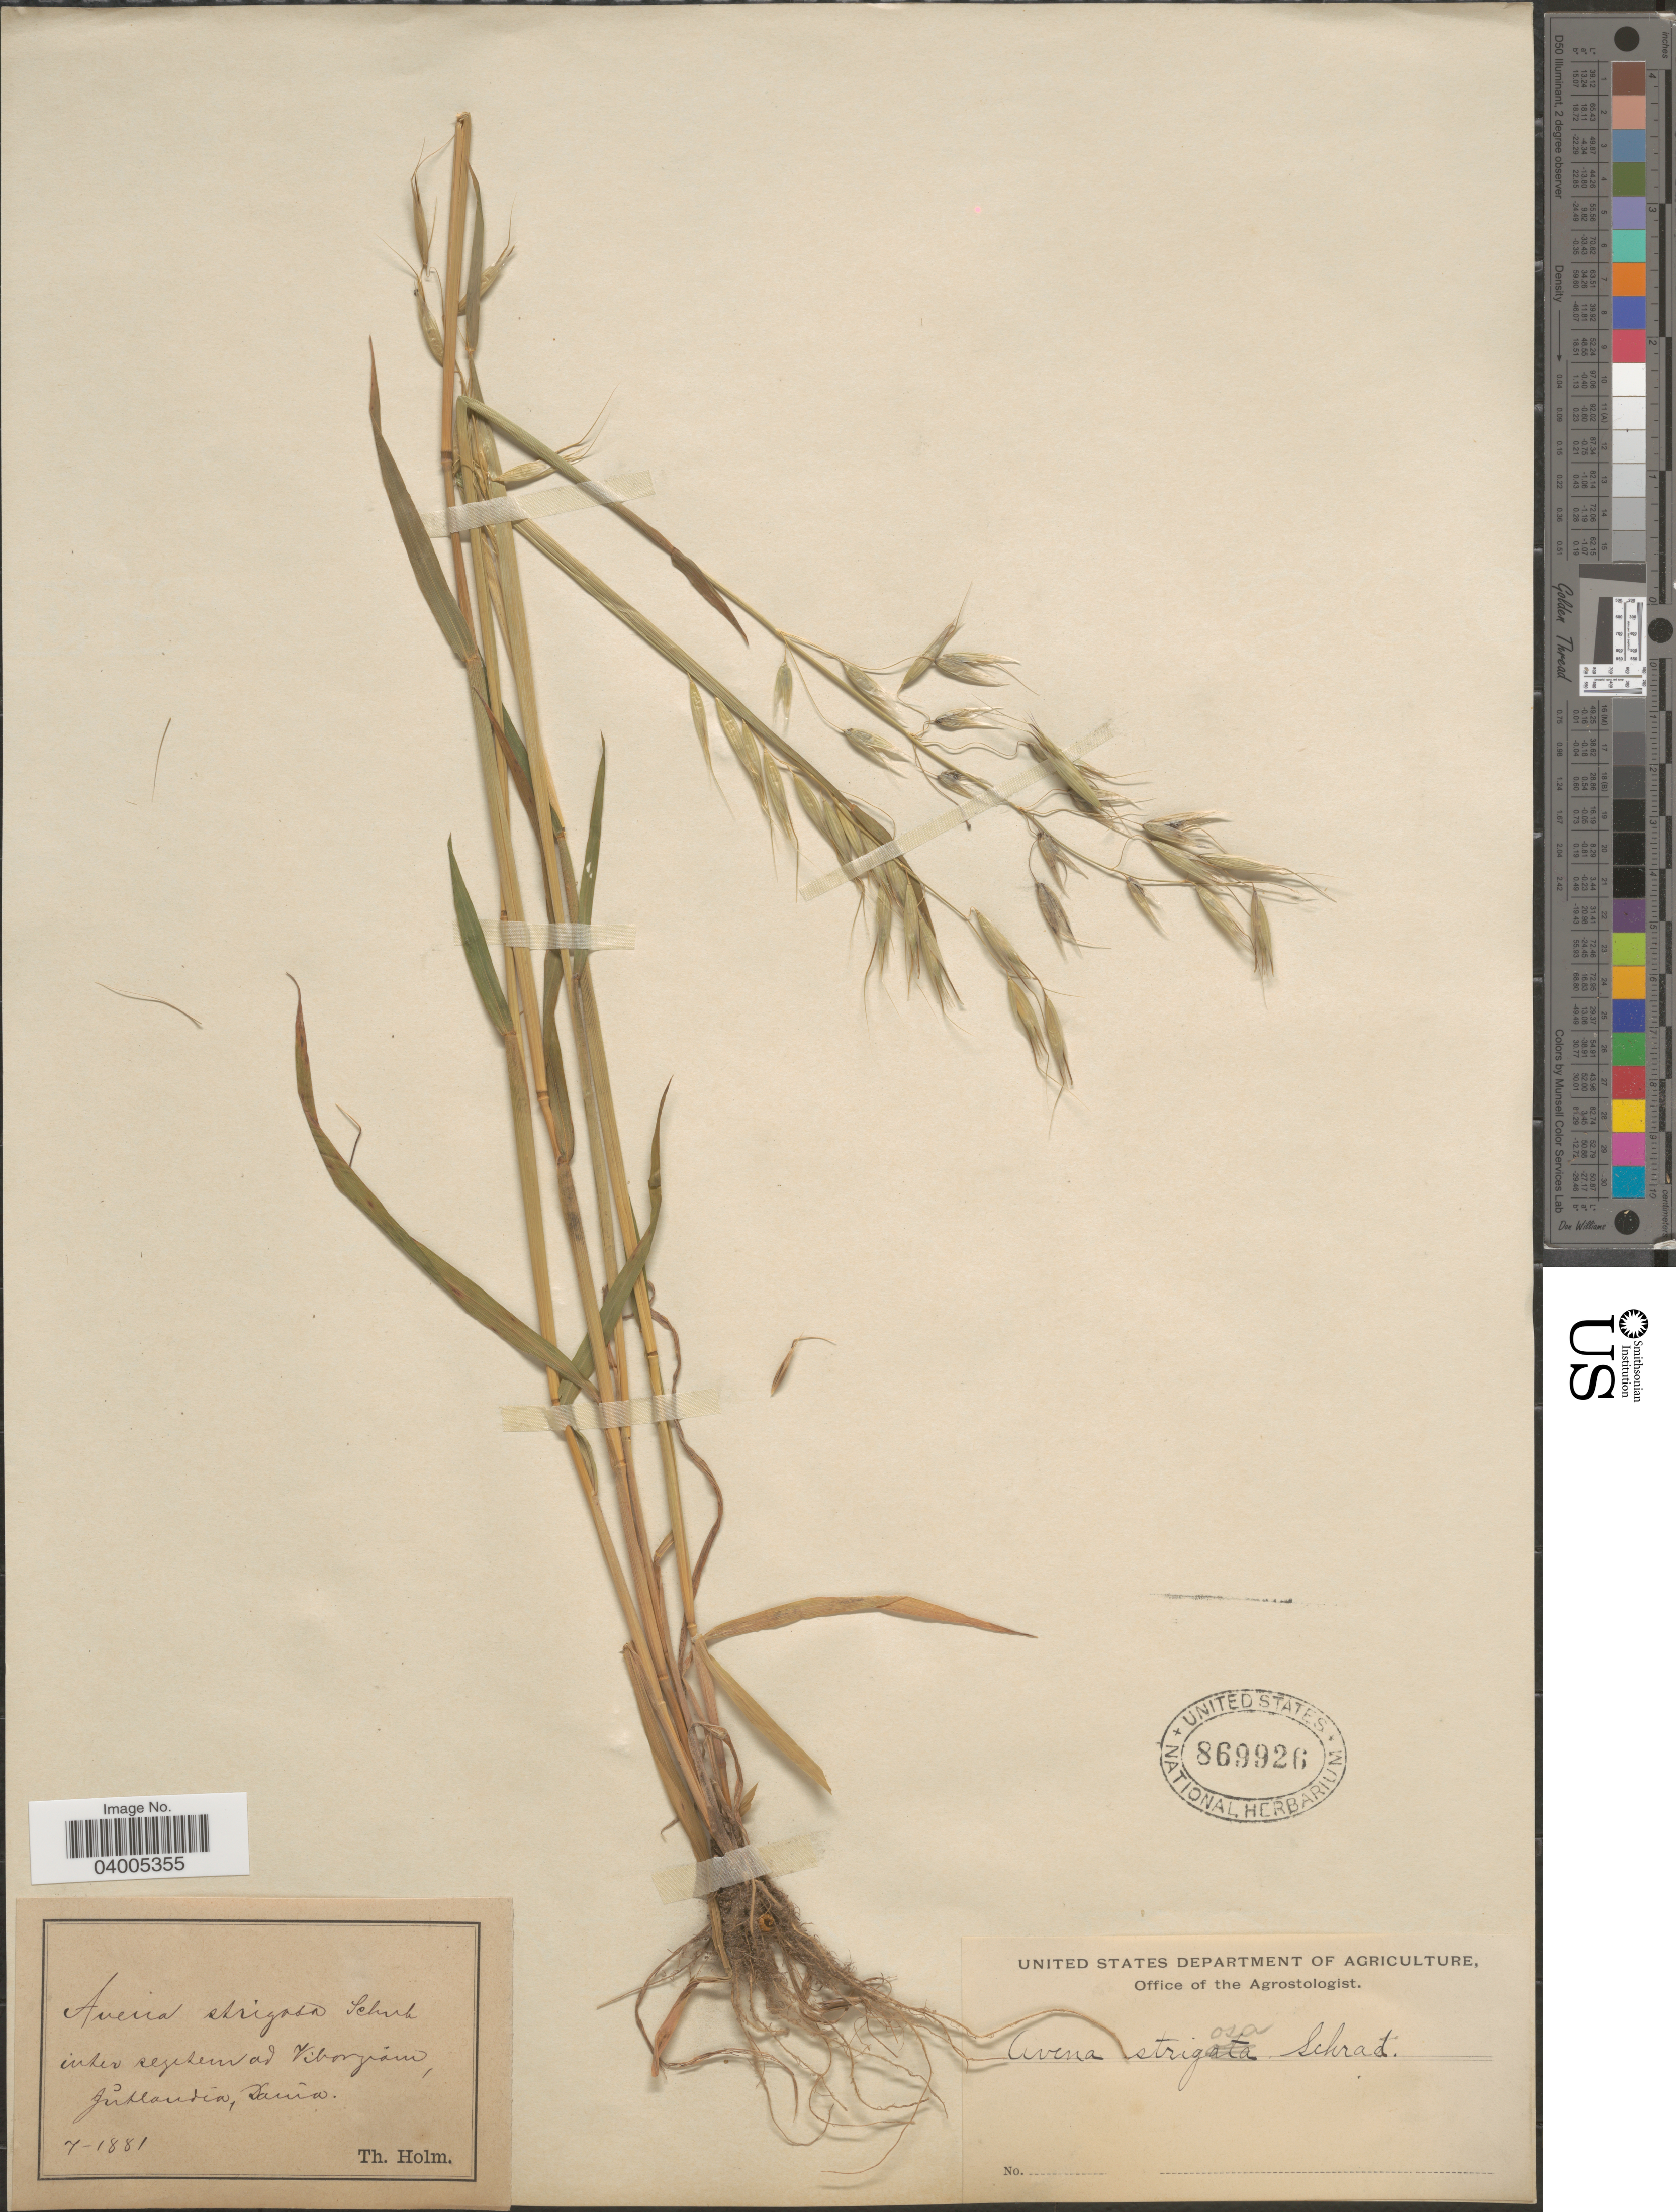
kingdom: Plantae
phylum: Tracheophyta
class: Liliopsida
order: Poales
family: Poaceae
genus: Avena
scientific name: Avena strigosa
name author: Schreb.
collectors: T. Holm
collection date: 1881-07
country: Denmark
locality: Inter segetem ad Viborgiam, Jůtlandia, Dania.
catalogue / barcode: US 869926